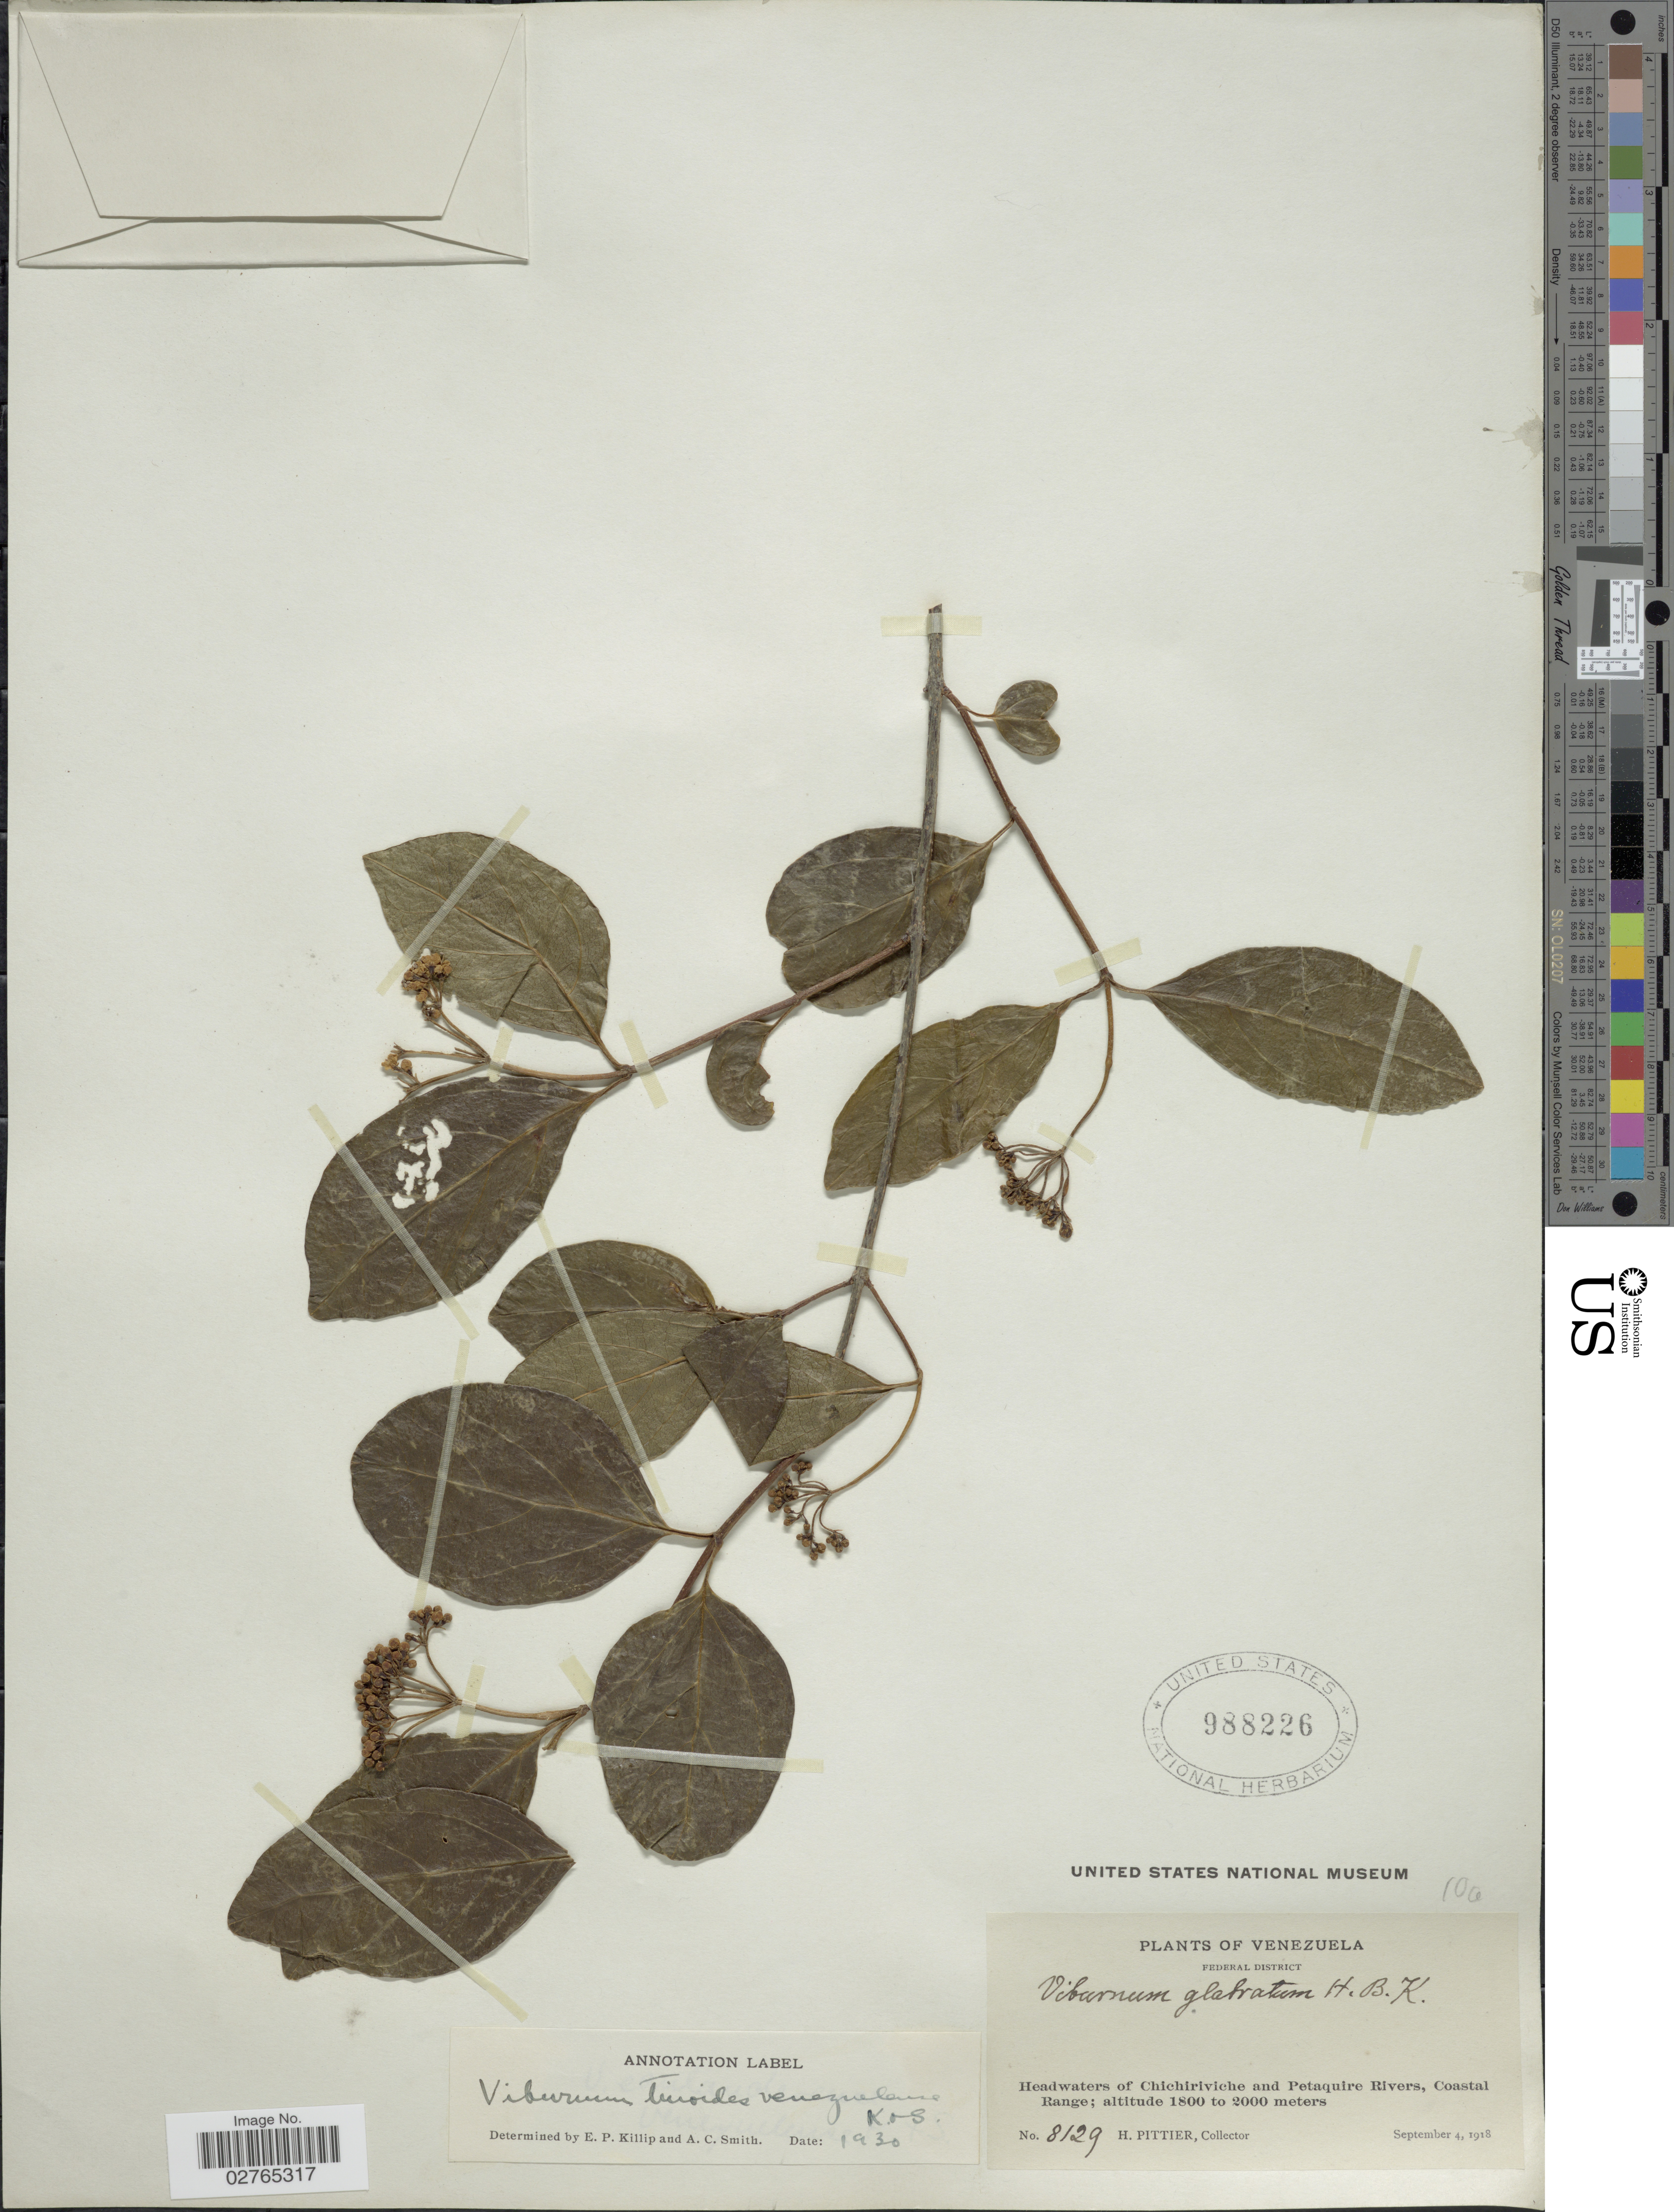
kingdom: Plantae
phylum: Tracheophyta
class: Magnoliopsida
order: Dipsacales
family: Viburnaceae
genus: Viburnum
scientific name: Viburnum tinoides var. venezuelense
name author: L. f.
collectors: H. F. Pittier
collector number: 8129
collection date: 1918-09-04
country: Venezuela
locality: Federal District. Headwaters of Chichiriviche and Petaquire Rivers, Coastal Range.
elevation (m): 1800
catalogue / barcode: US 988226